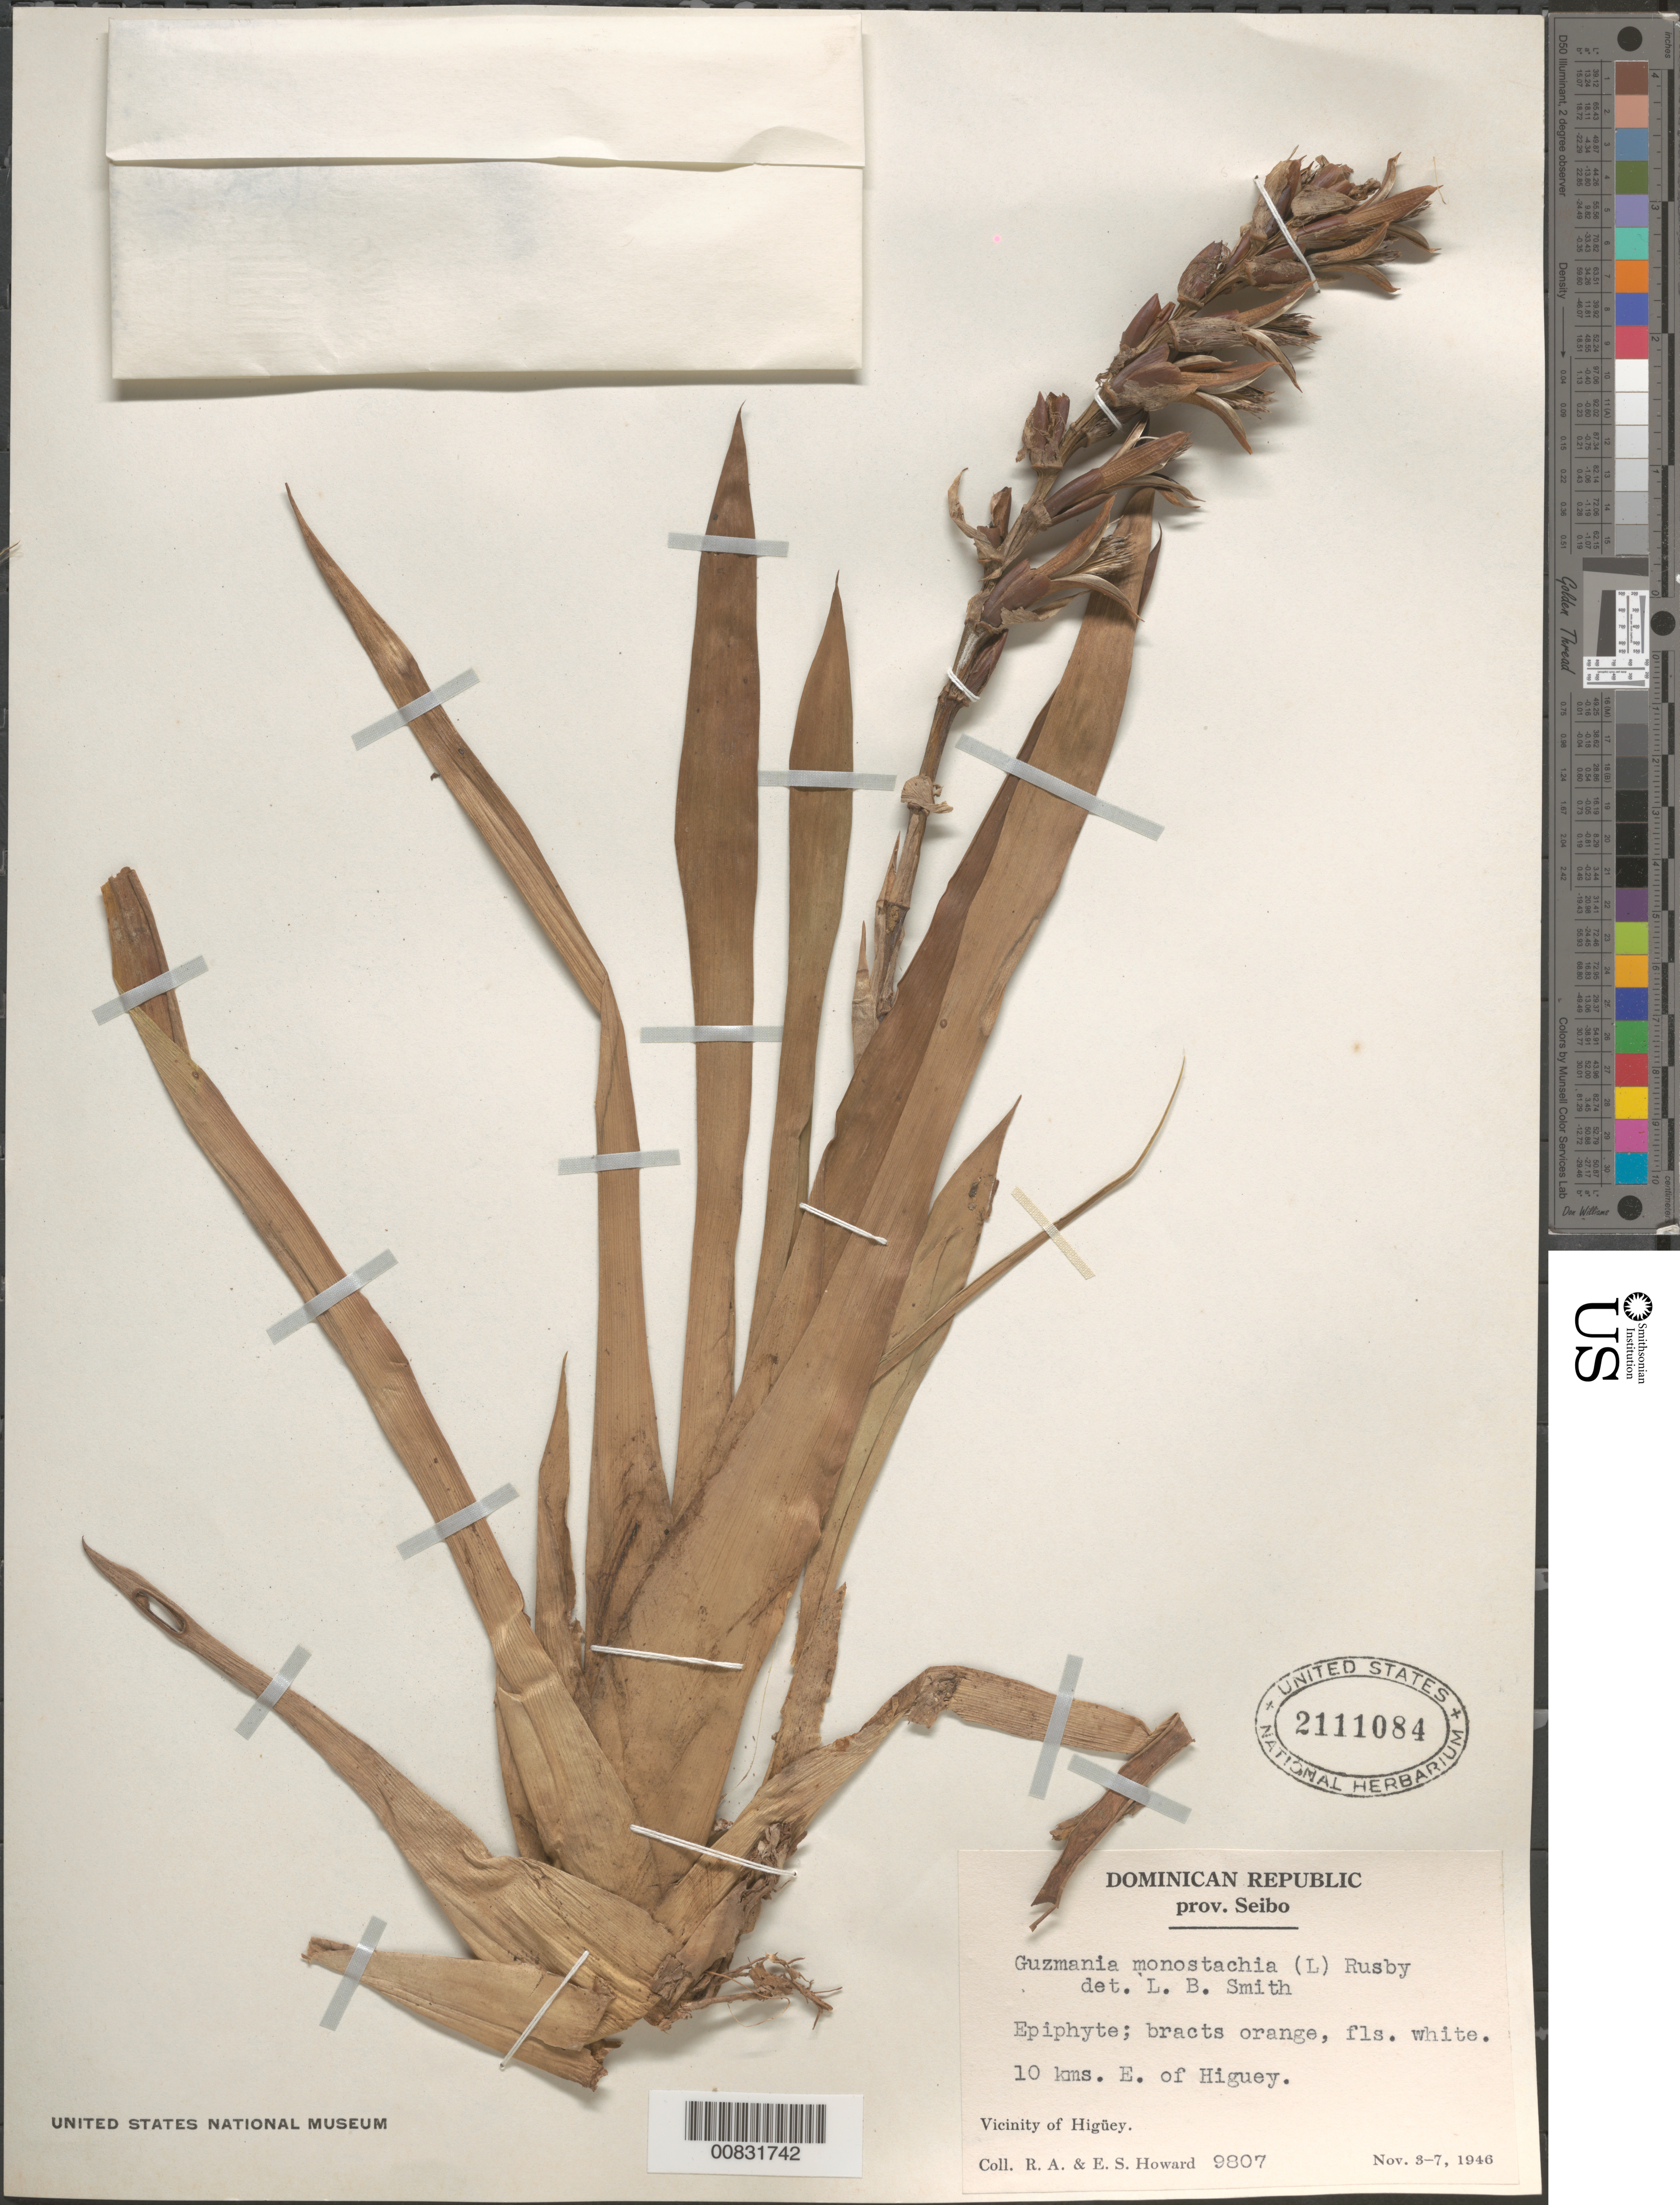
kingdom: Plantae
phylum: Tracheophyta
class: Liliopsida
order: Poales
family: Bromeliaceae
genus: Guzmania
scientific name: Guzmania monostachia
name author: (L.) Rusby ex Mez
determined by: Smith, Lyman B., (US), NMNH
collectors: R. A. Howard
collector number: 9807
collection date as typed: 03 Nov 1946 to 07 Nov 1946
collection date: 1946-11-03/1946-11-07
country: Dominican Republic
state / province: El Seibo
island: Hispaniola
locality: Vicinity of Higüey. 10 km. E of Higüey.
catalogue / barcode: US 2111084